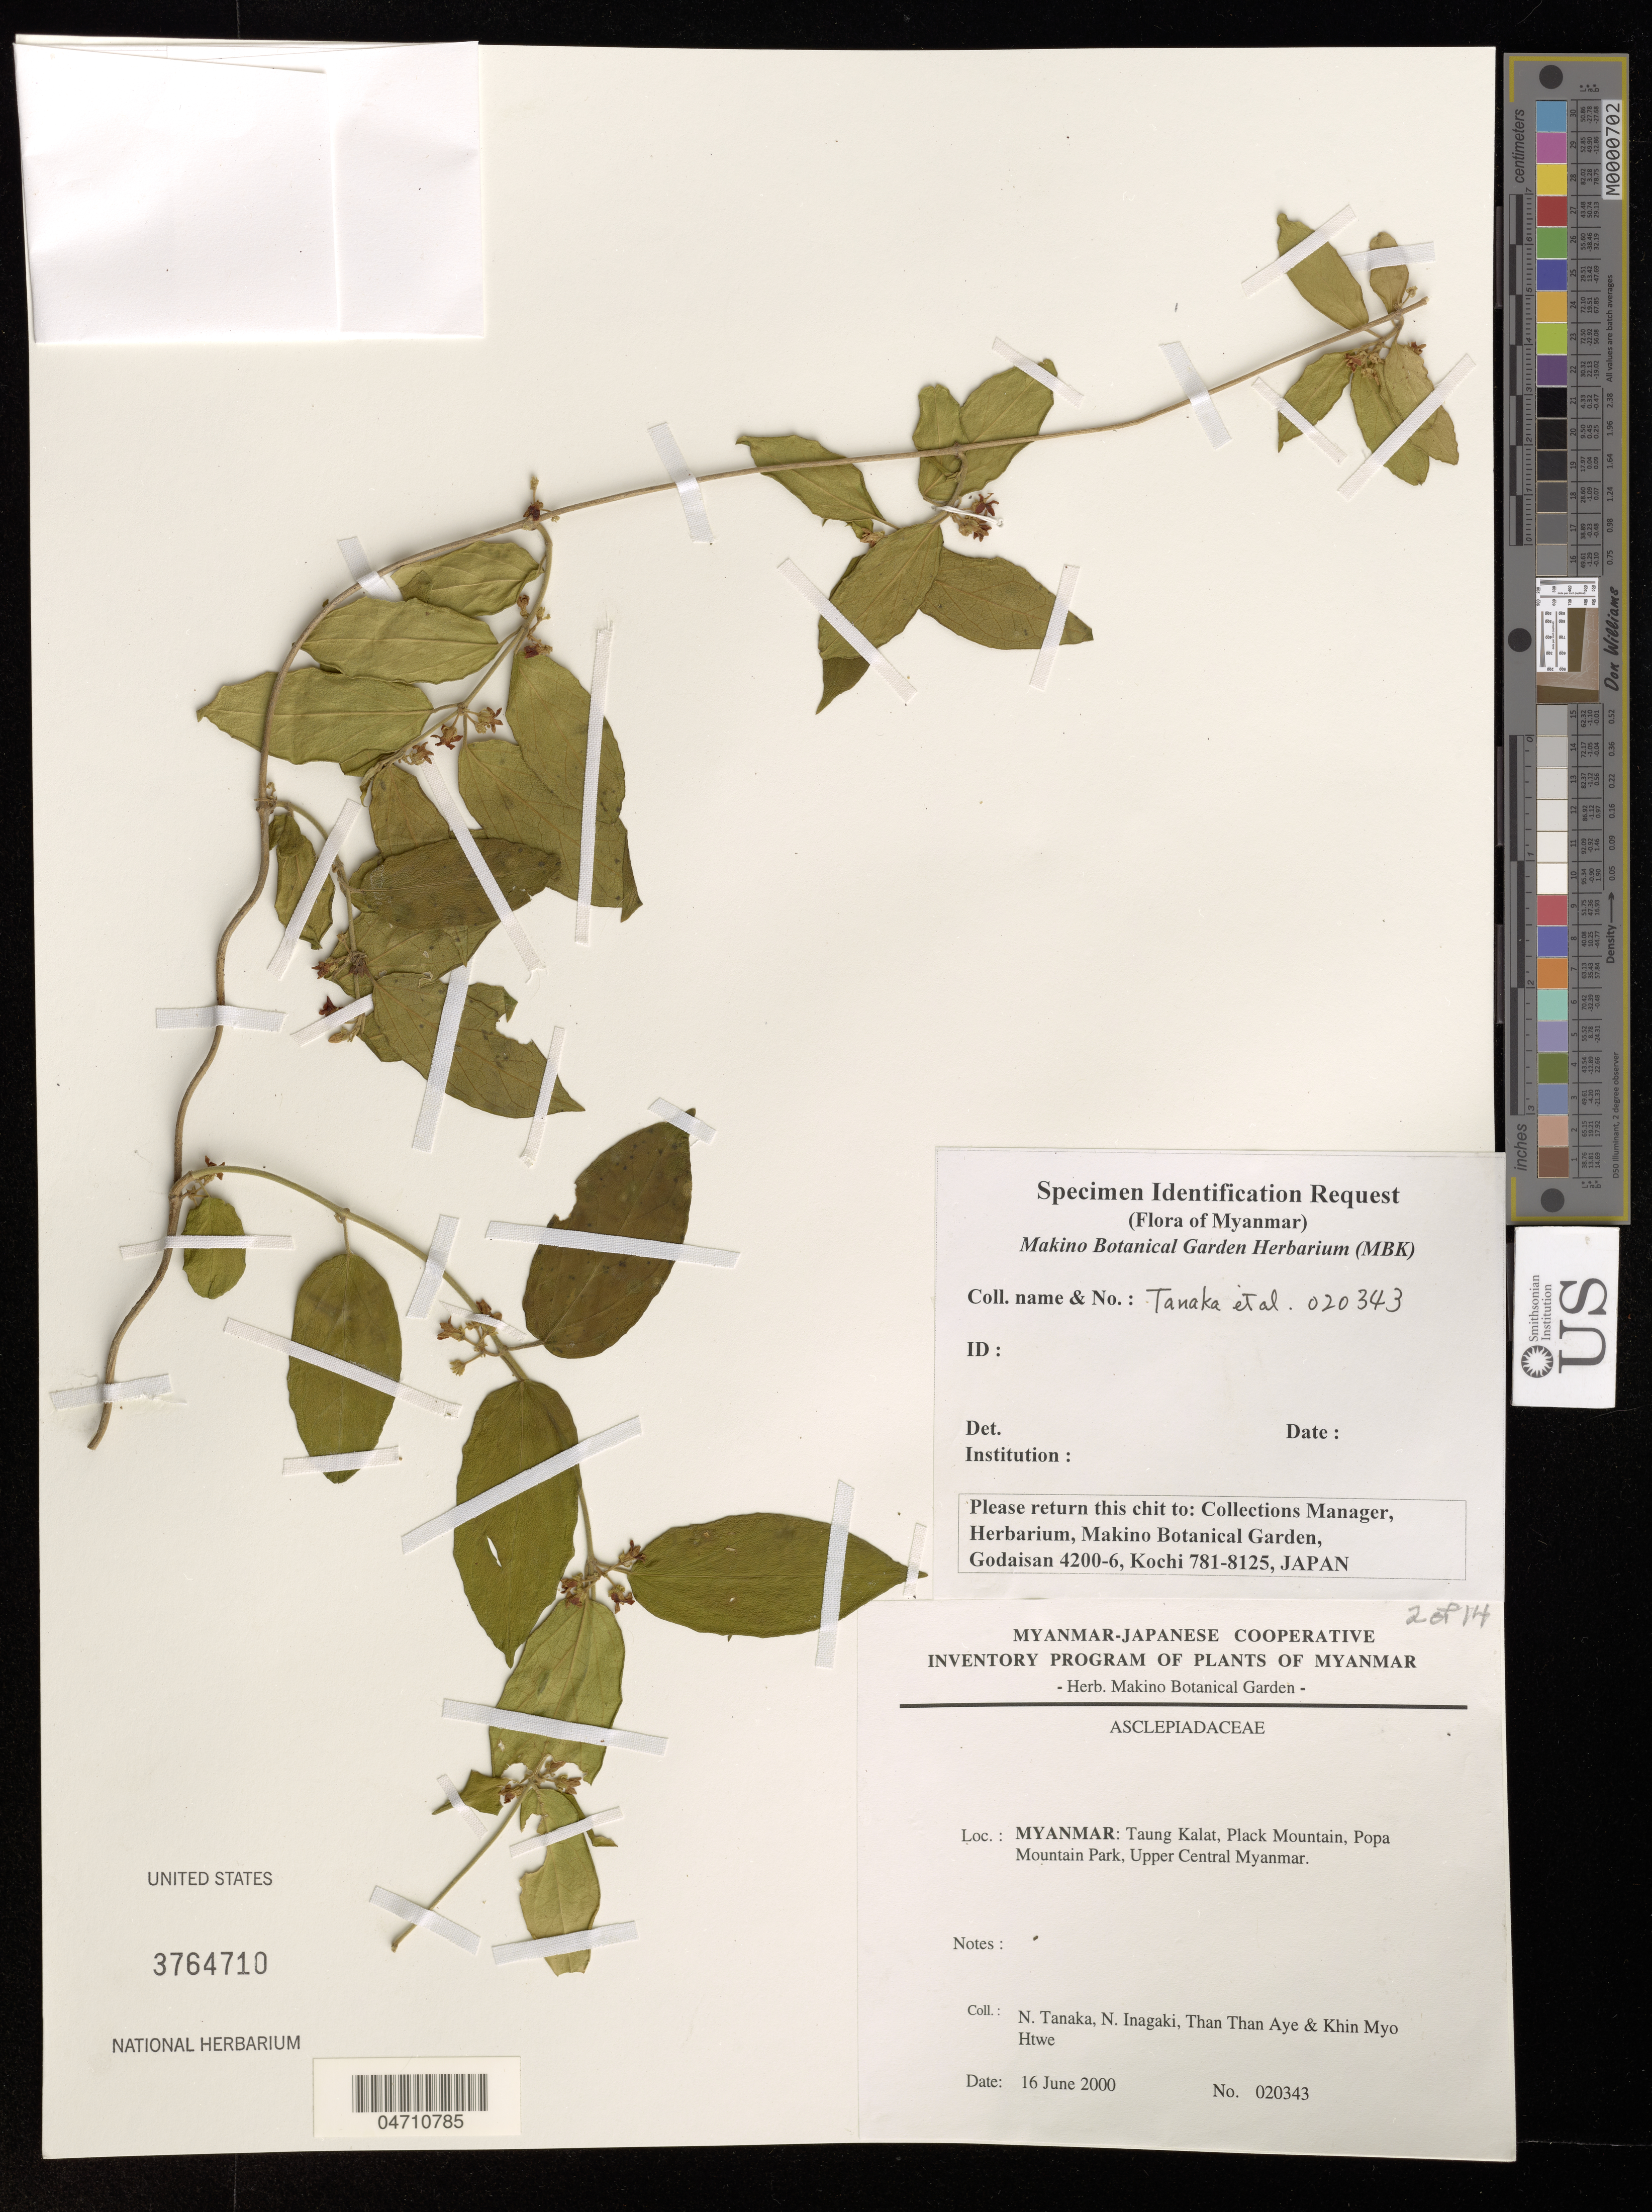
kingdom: Plantae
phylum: Tracheophyta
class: Magnoliopsida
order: Gentianales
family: Apocynaceae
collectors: N. Tanaka, N. Inagaki, T. Aye & K. Htwe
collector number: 020343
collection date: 2000-06-16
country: Myanmar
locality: Taung Kalat, Plack Mountain, Popa Mountain Park, Upper Centrak Myanmar.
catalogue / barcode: US 3764710